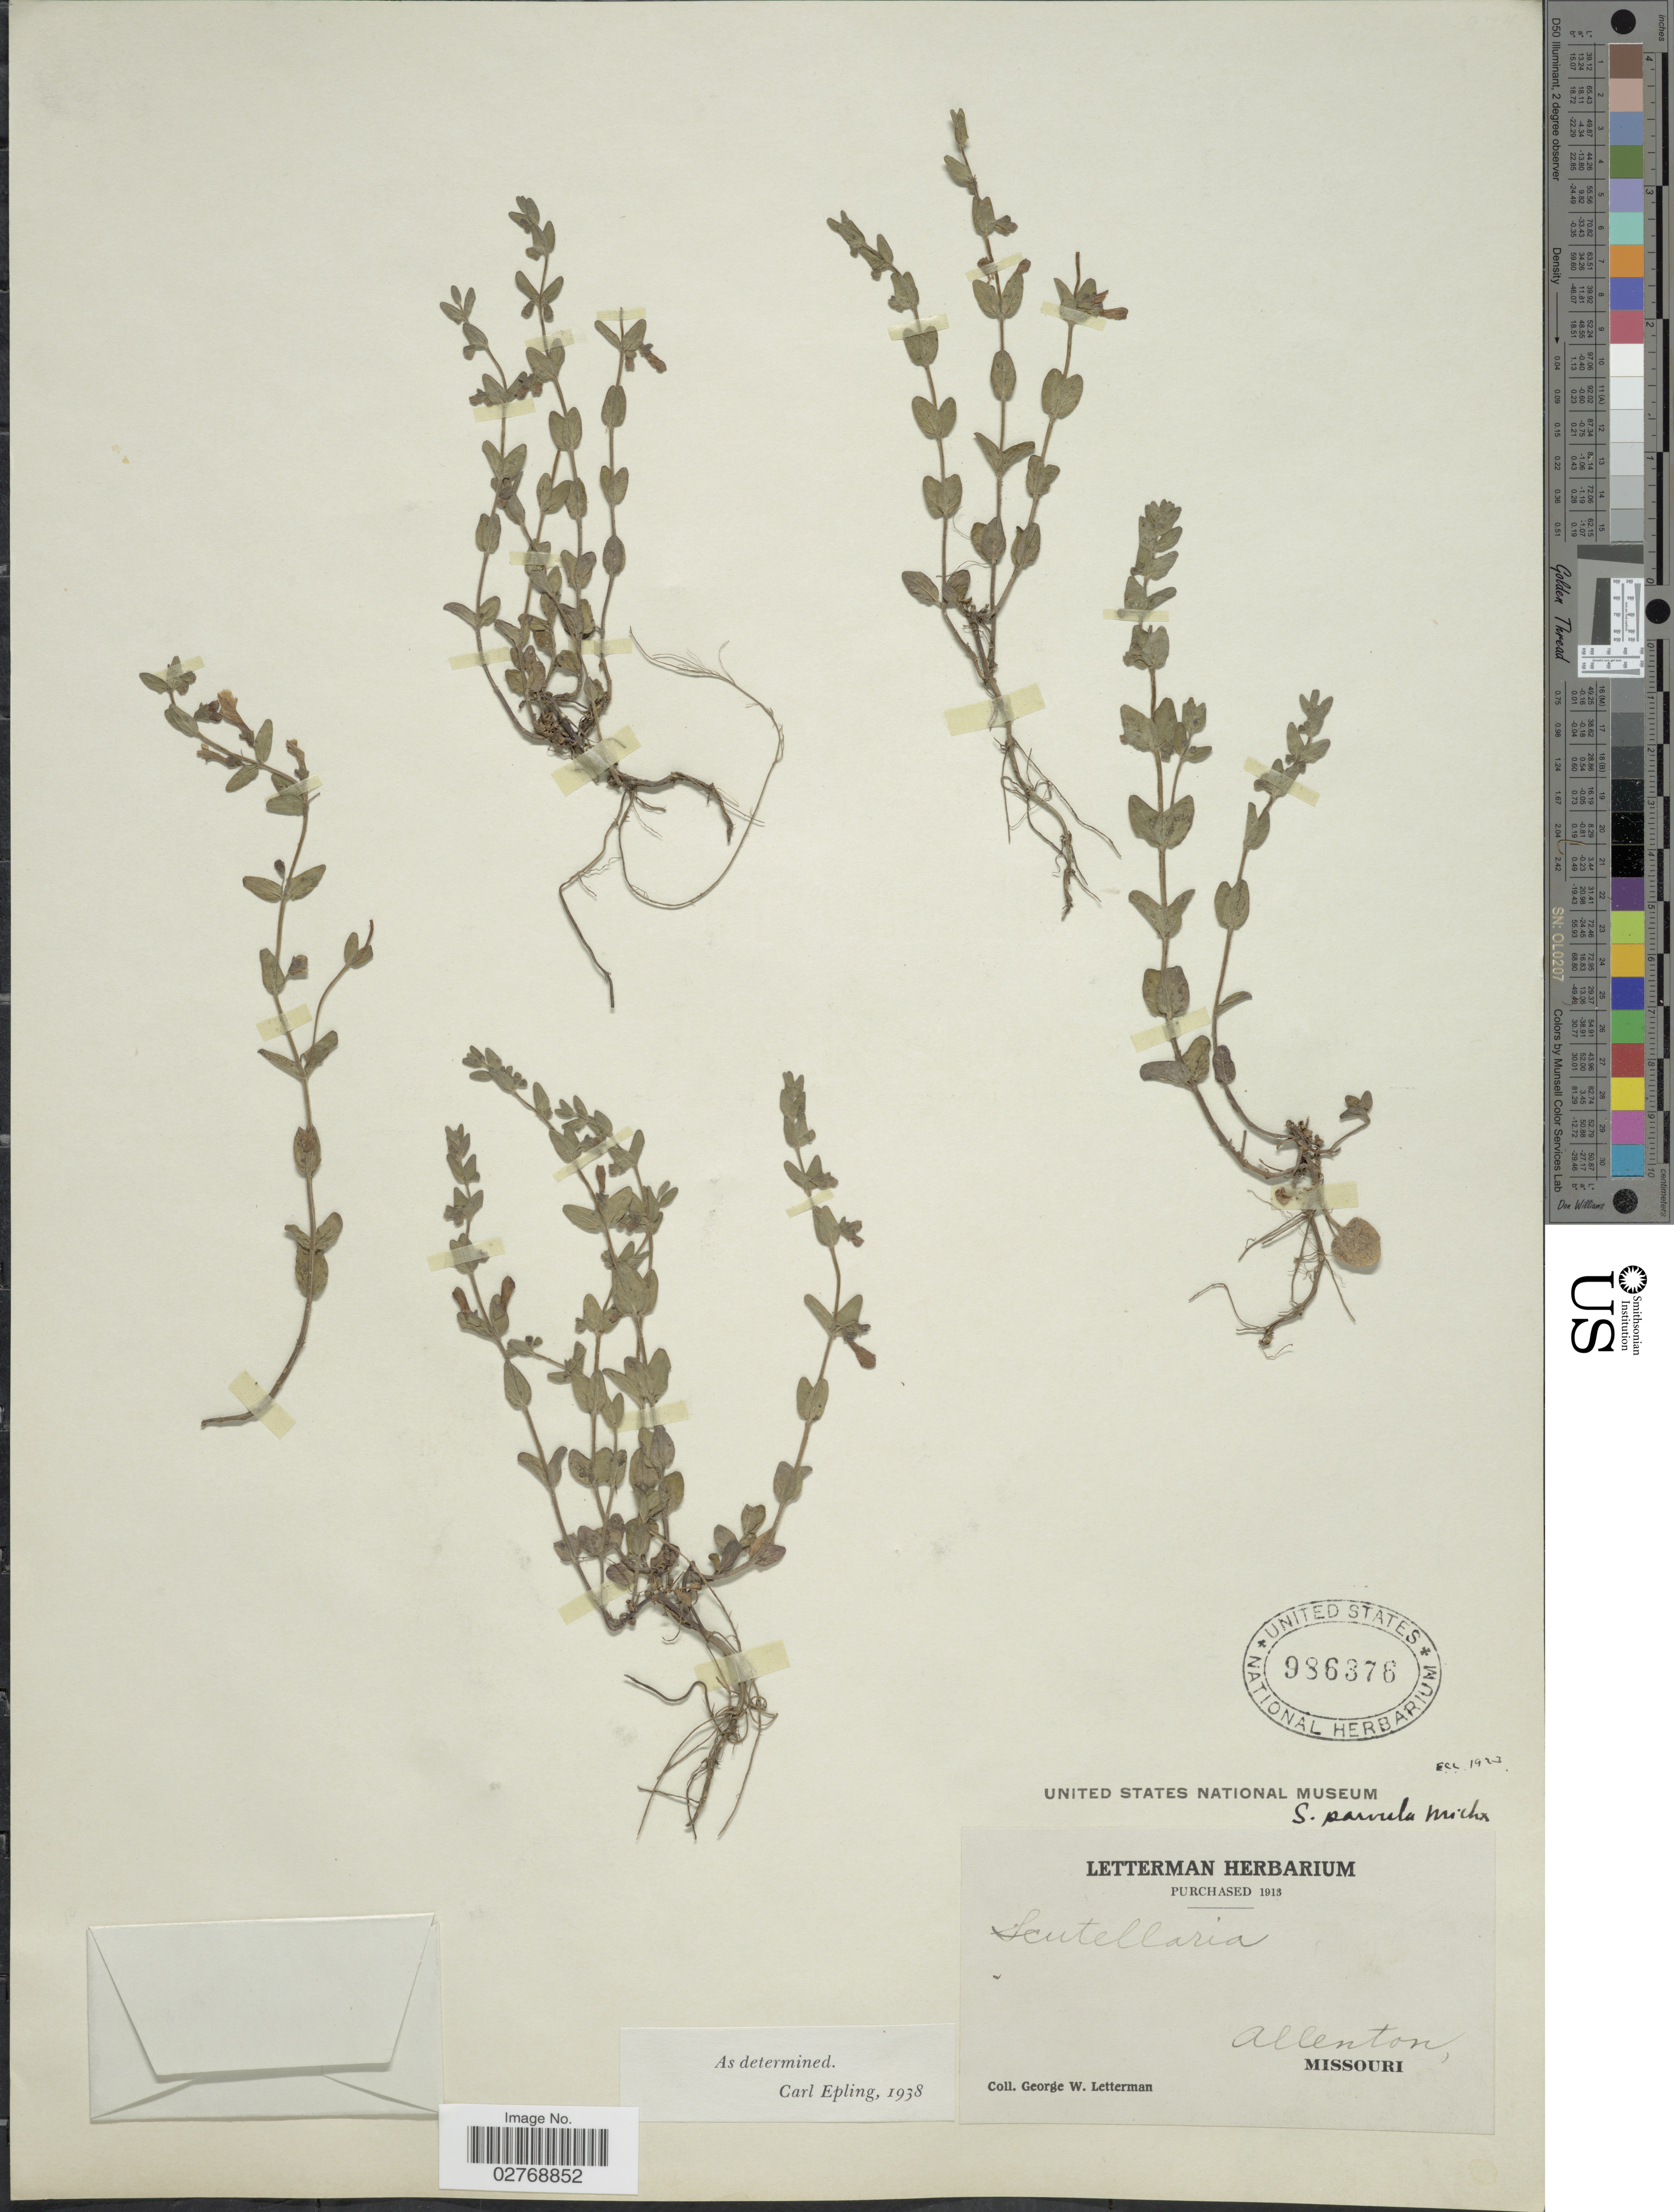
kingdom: Plantae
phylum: Tracheophyta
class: Magnoliopsida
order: Lamiales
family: Lamiaceae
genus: Scutellaria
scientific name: Scutellaria parvula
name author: Michx.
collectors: G. W. Letterman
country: United States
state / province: Missouri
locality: Allenton.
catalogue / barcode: US 986376